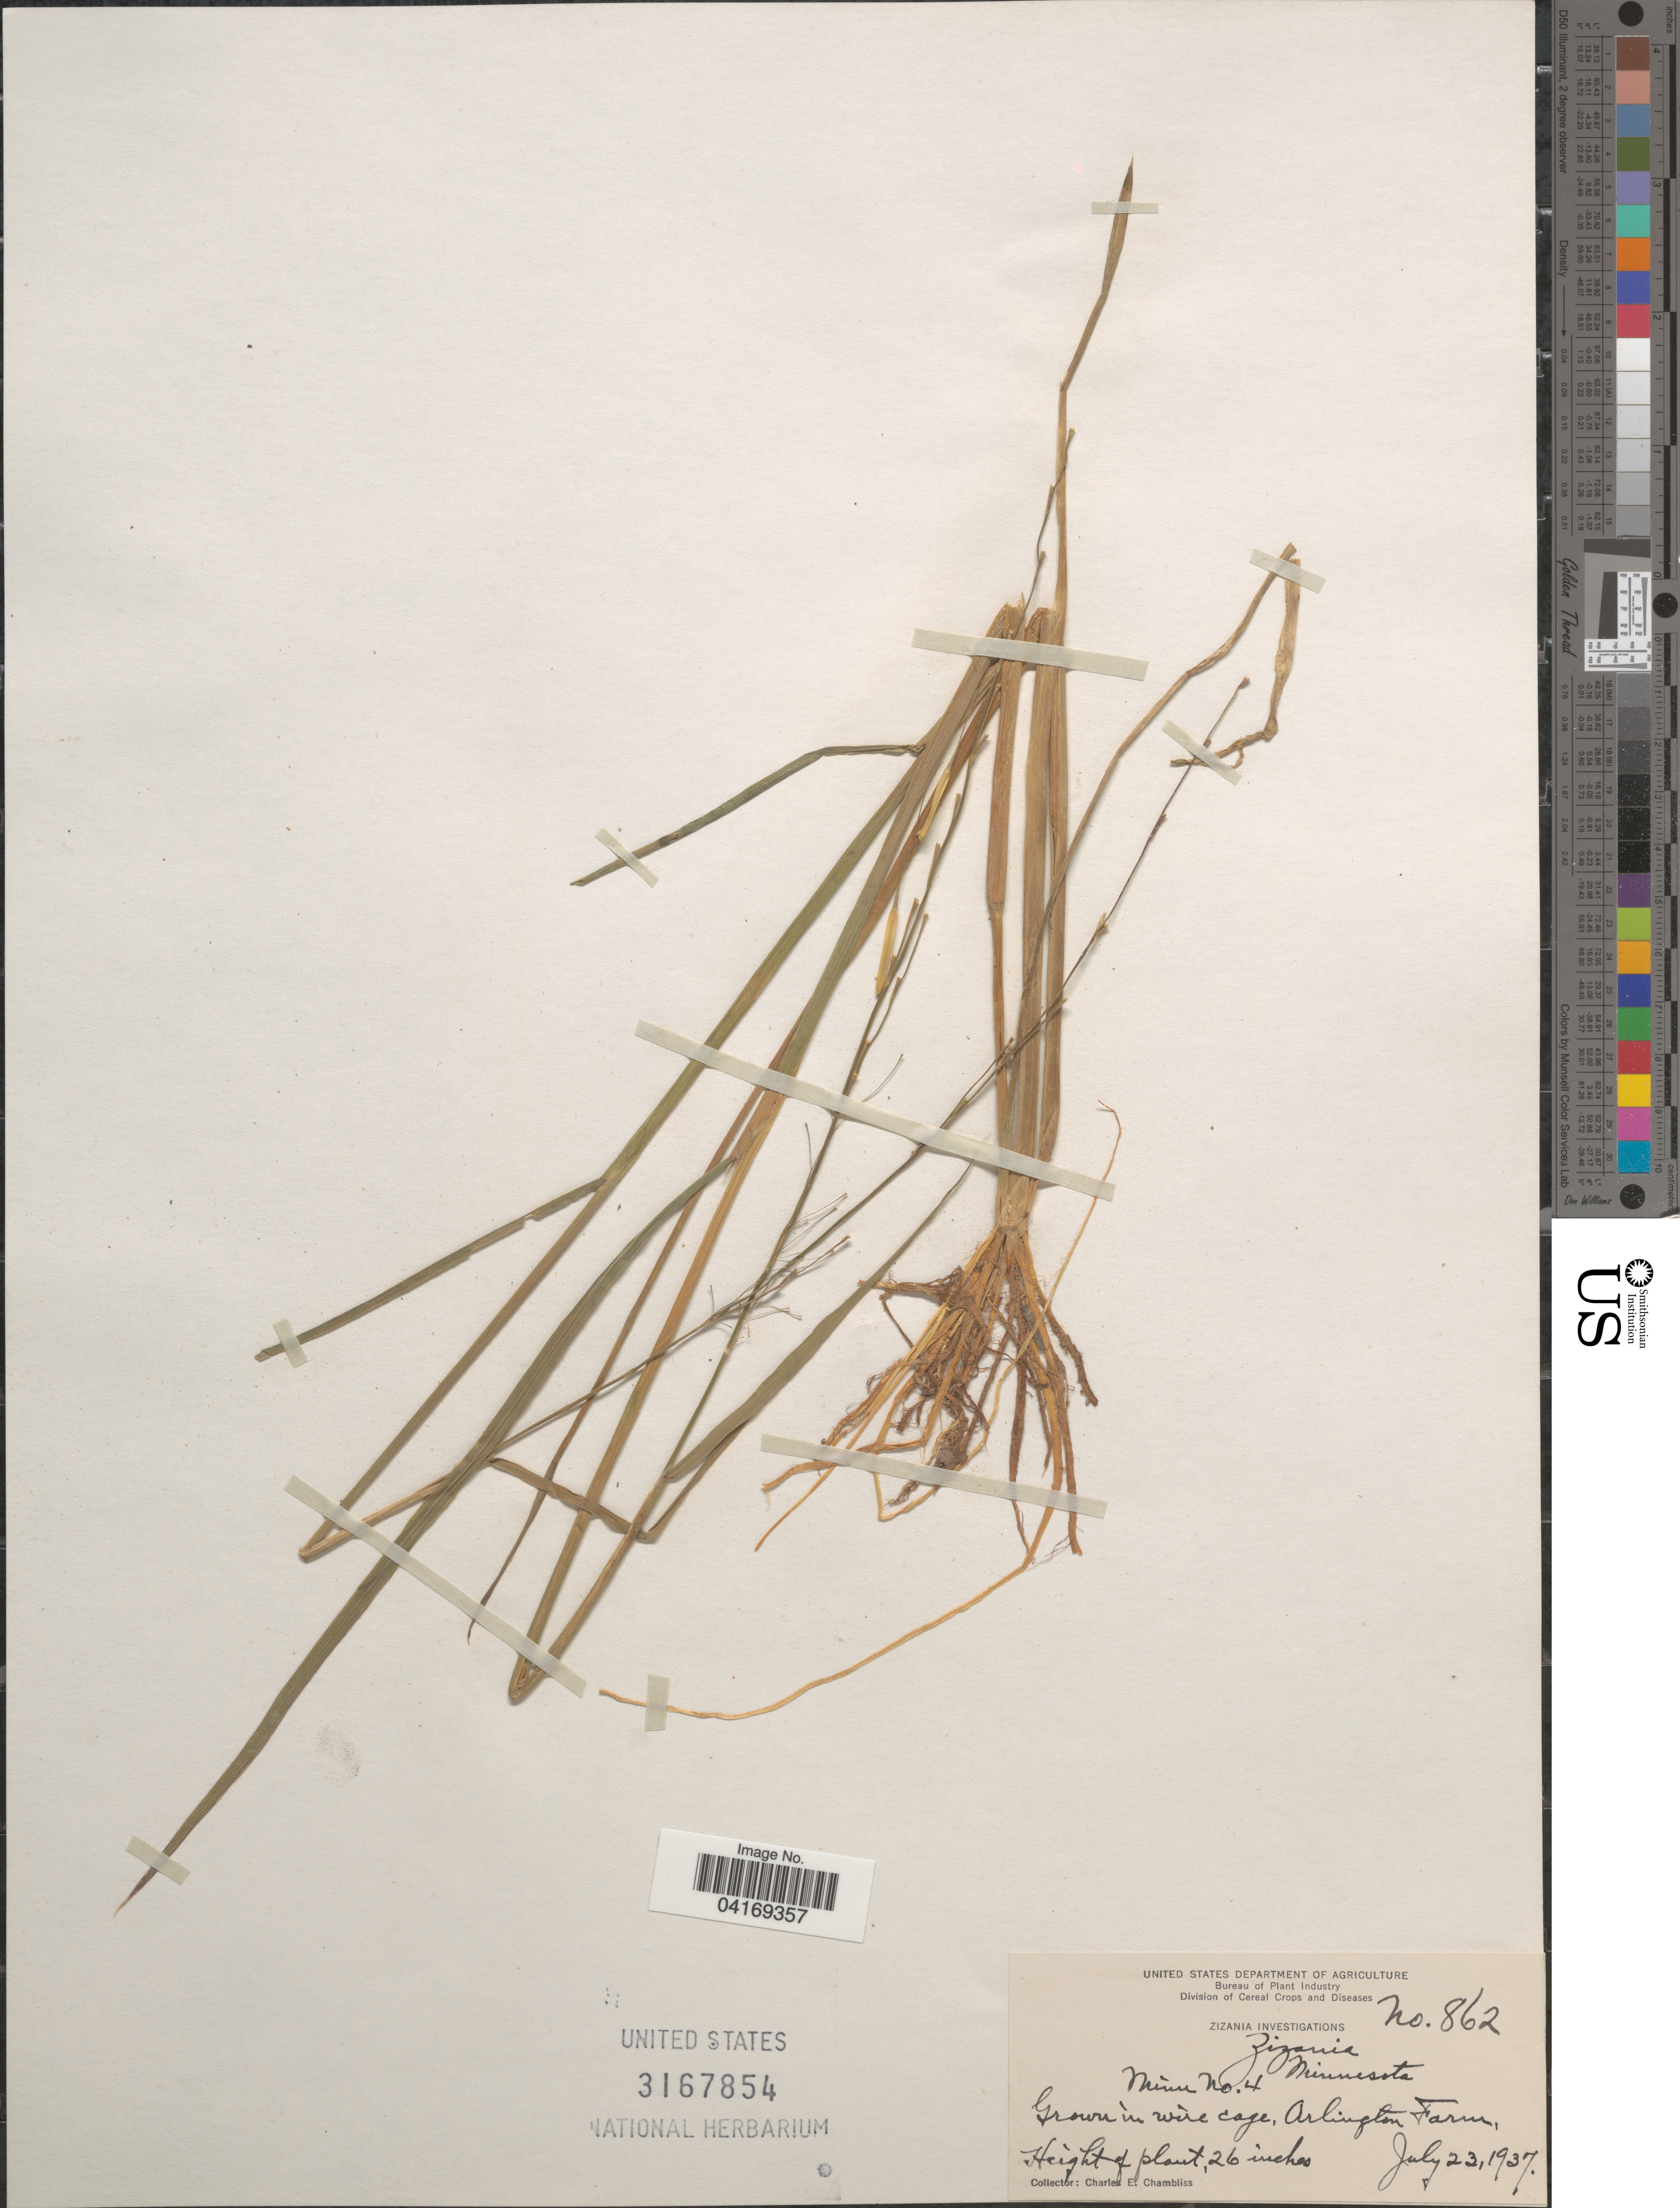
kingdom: Plantae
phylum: Tracheophyta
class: Liliopsida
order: Poales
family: Poaceae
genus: Zizania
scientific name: Zizania sp.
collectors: C. Chambliss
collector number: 862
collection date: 1937-07-23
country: United States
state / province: Virginia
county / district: Arlington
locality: In wire cage, Arlington Farm.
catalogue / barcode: US 3167854